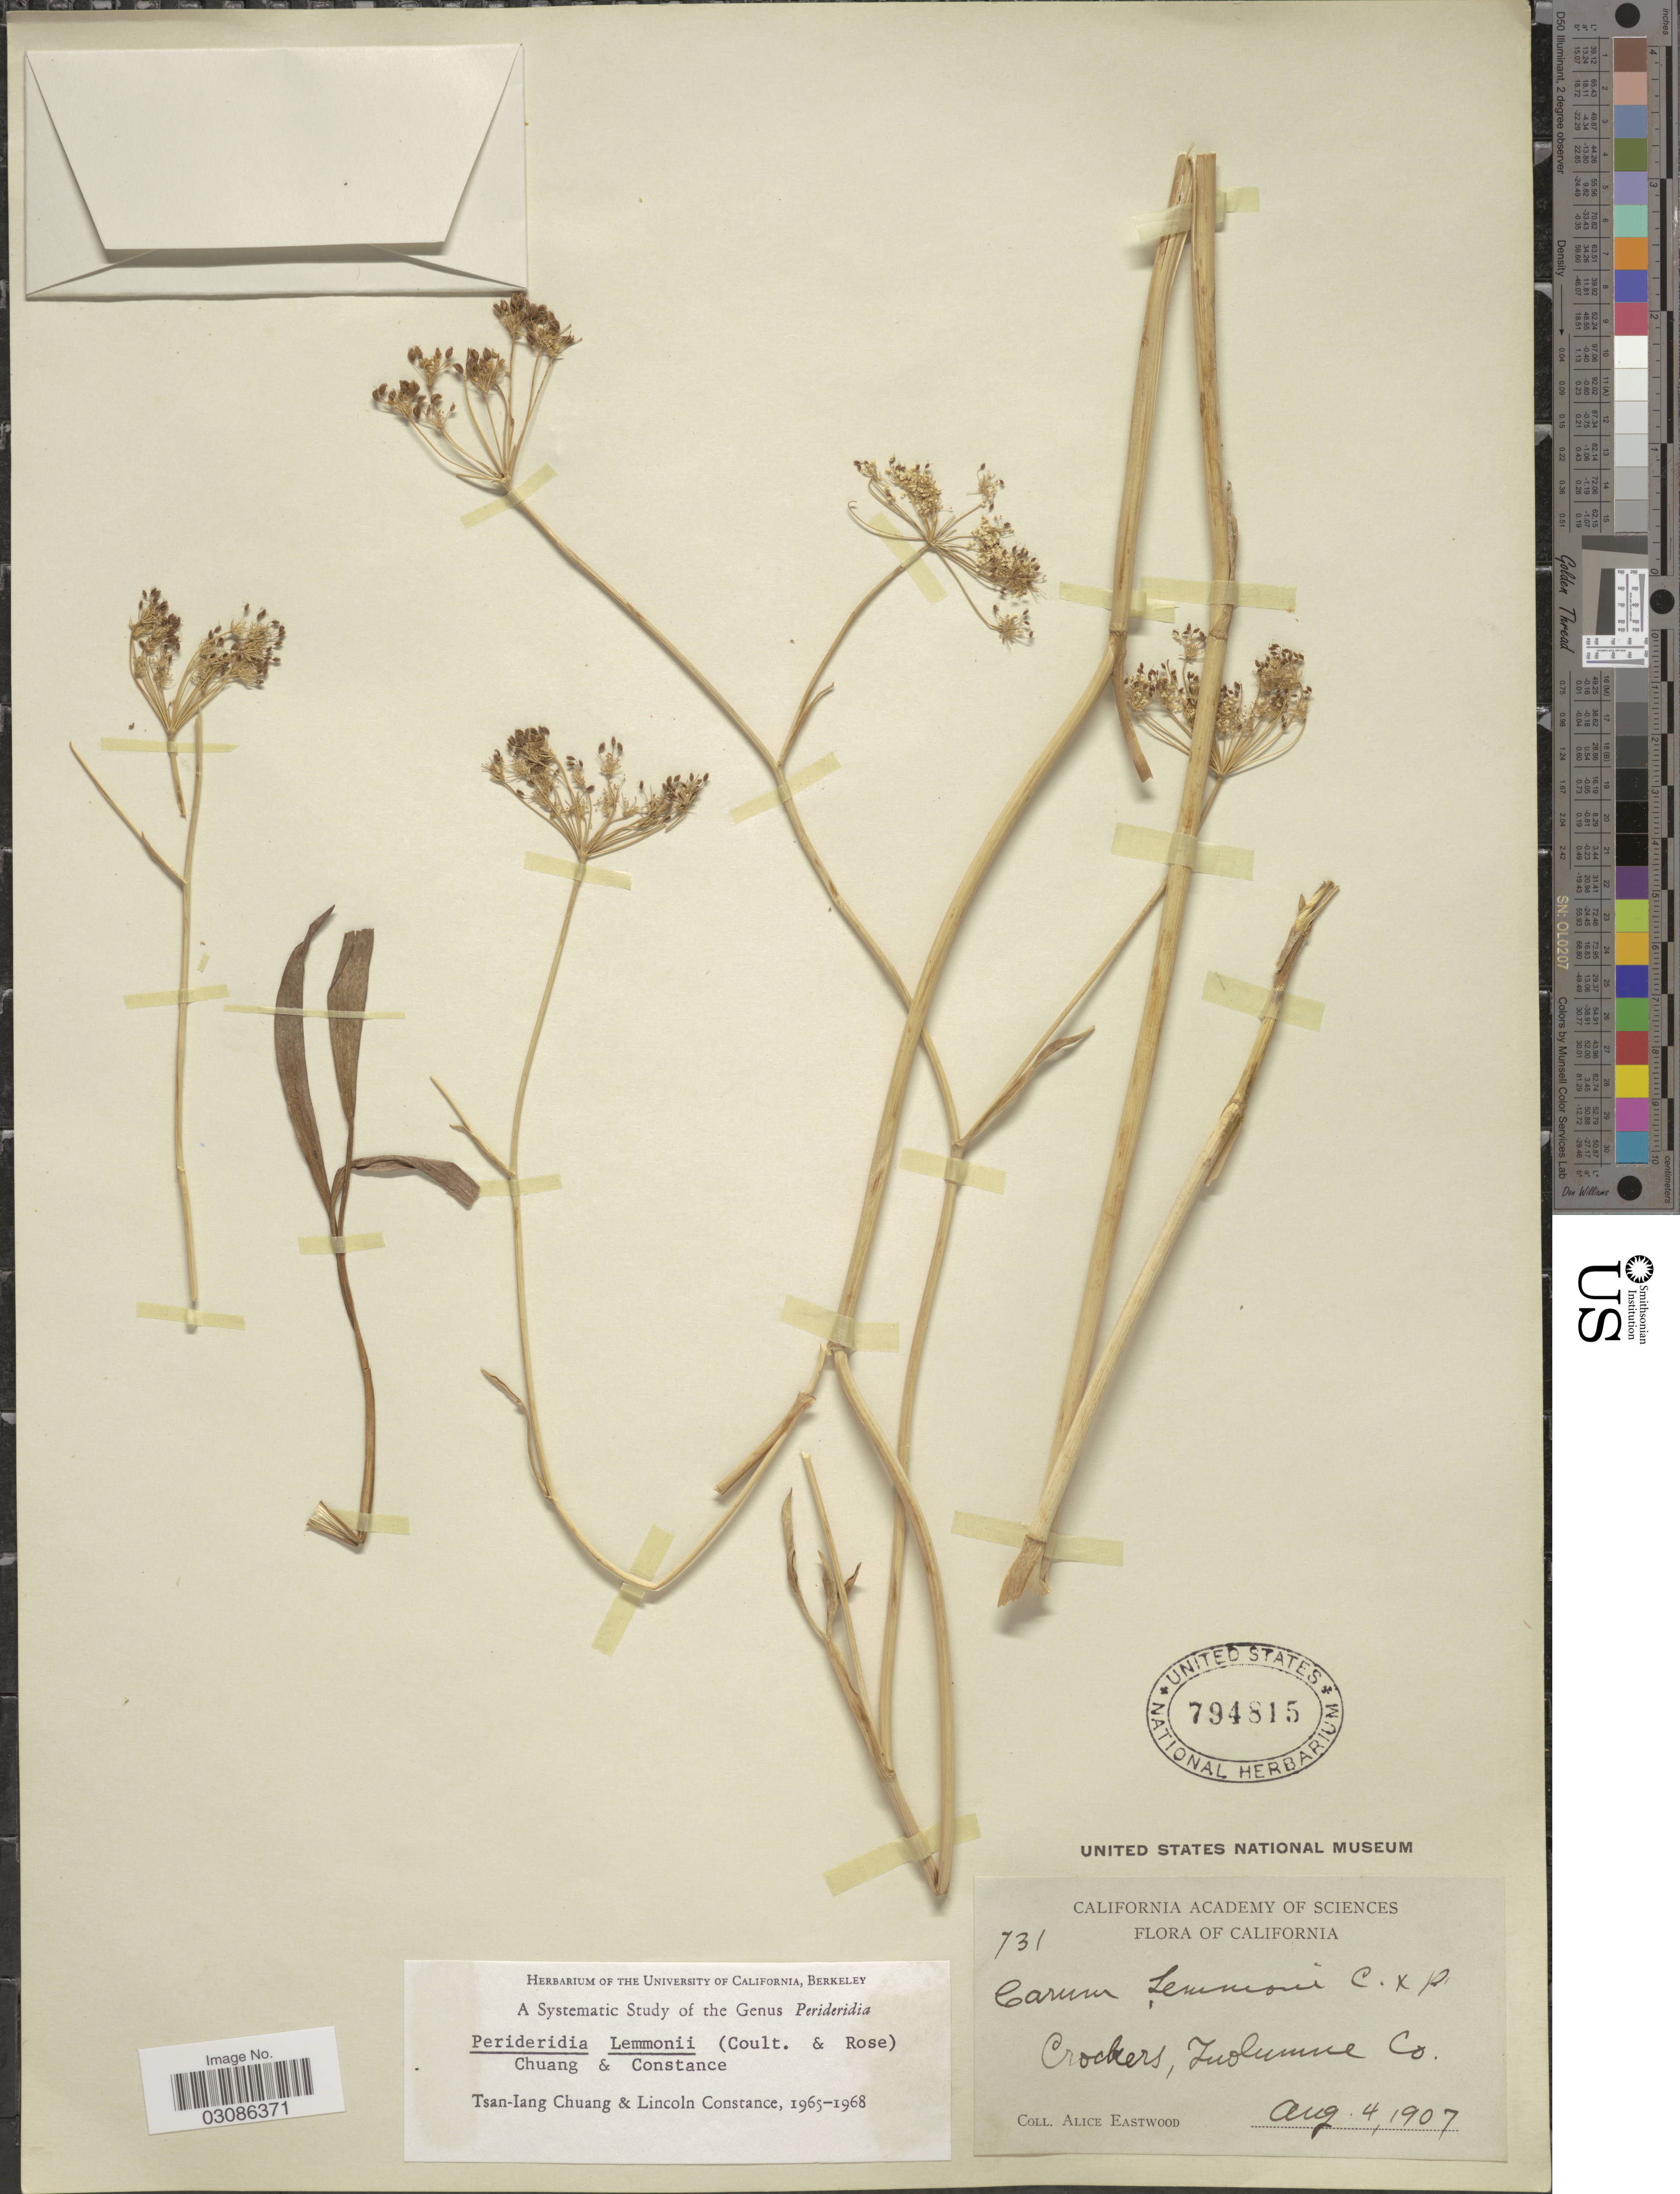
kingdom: Plantae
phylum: Tracheophyta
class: Magnoliopsida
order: Apiales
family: Apiaceae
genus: Perideridia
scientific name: Perideridia lemmonii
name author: (J.M. Coult. & Rose) T.I. Chuang & Constance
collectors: A. Eastwood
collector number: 731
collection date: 1907-08-04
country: United States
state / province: California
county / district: Tuolumne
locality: Crockers, Tuolumne Co.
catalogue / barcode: US 794815